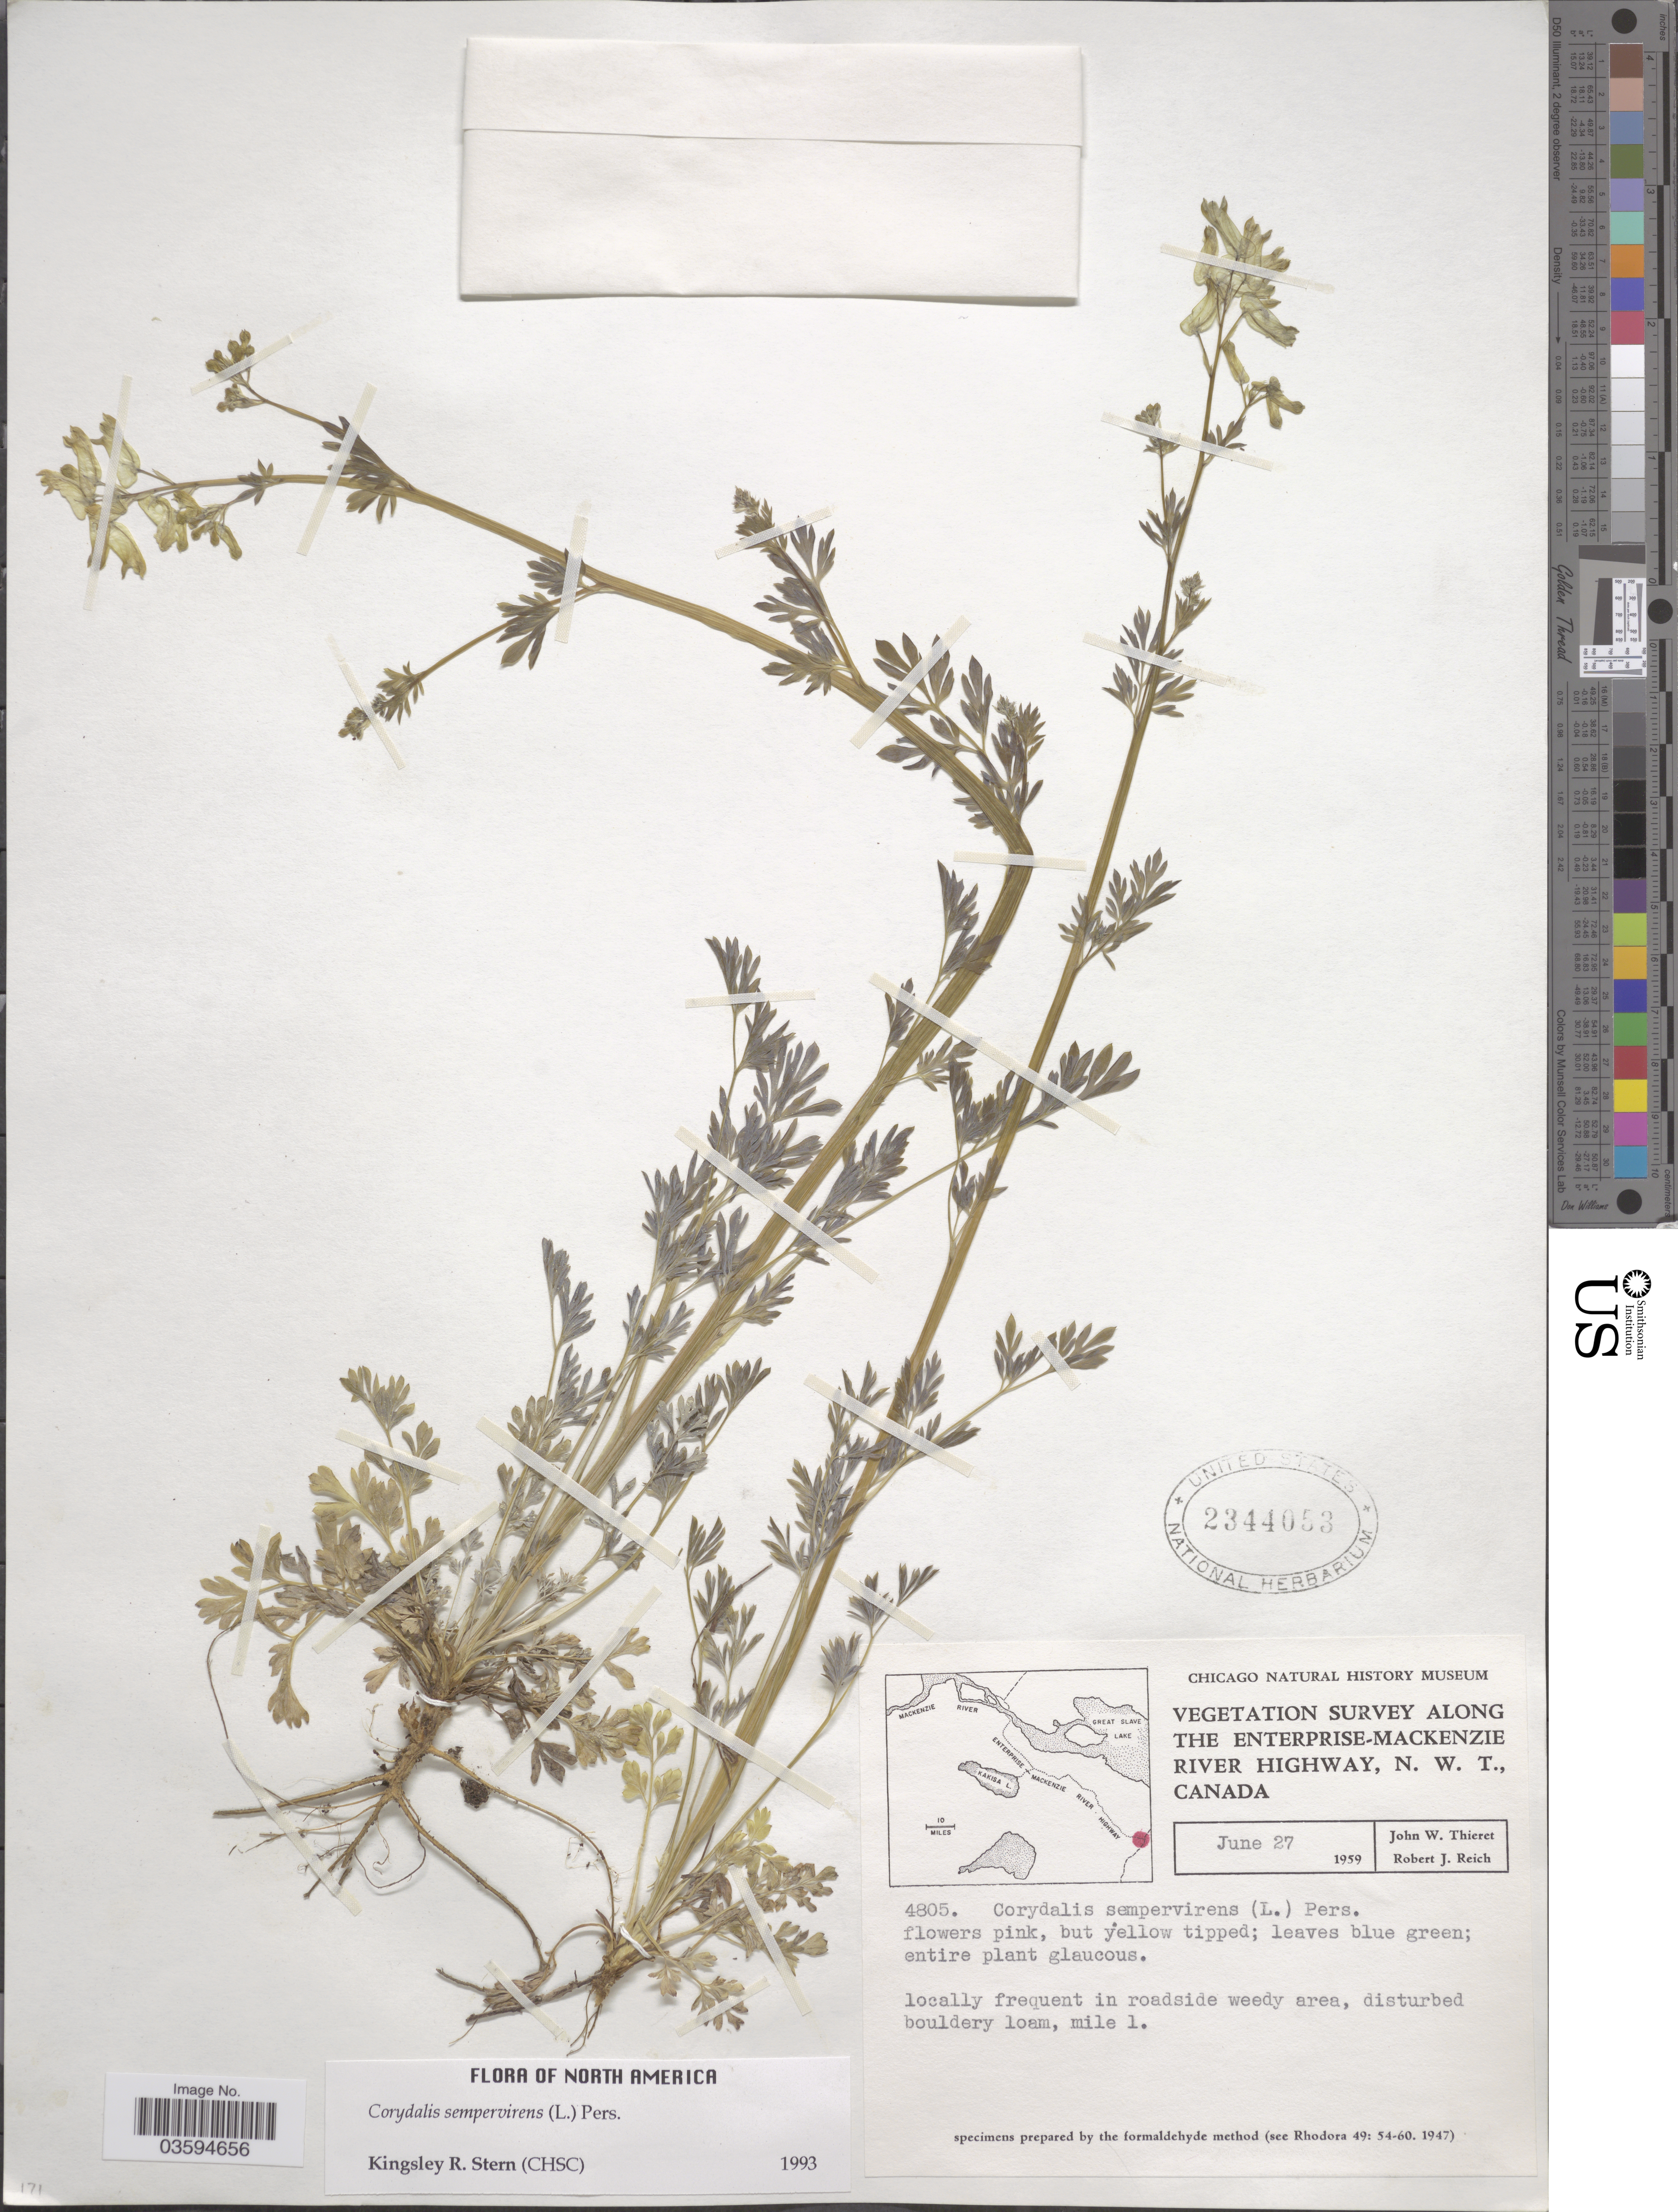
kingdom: Plantae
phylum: Tracheophyta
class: Magnoliopsida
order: Ranunculales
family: Papaveraceae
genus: Capnoides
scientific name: Capnoides sempervirens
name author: (L.) Borkh.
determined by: Strong, M. T., (US), Smithsonian Institution - National Museum of Natural History (UNITED STATES)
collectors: J. W. Thieret & R. Reich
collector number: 4805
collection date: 1959-06-27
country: Canada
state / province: Northwest Territories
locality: Along the Enterprise-Mackenzie River Highway. Locally frequent in roadside weedy area, disturbed bouldery loam, mile 1.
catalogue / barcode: US 2344053